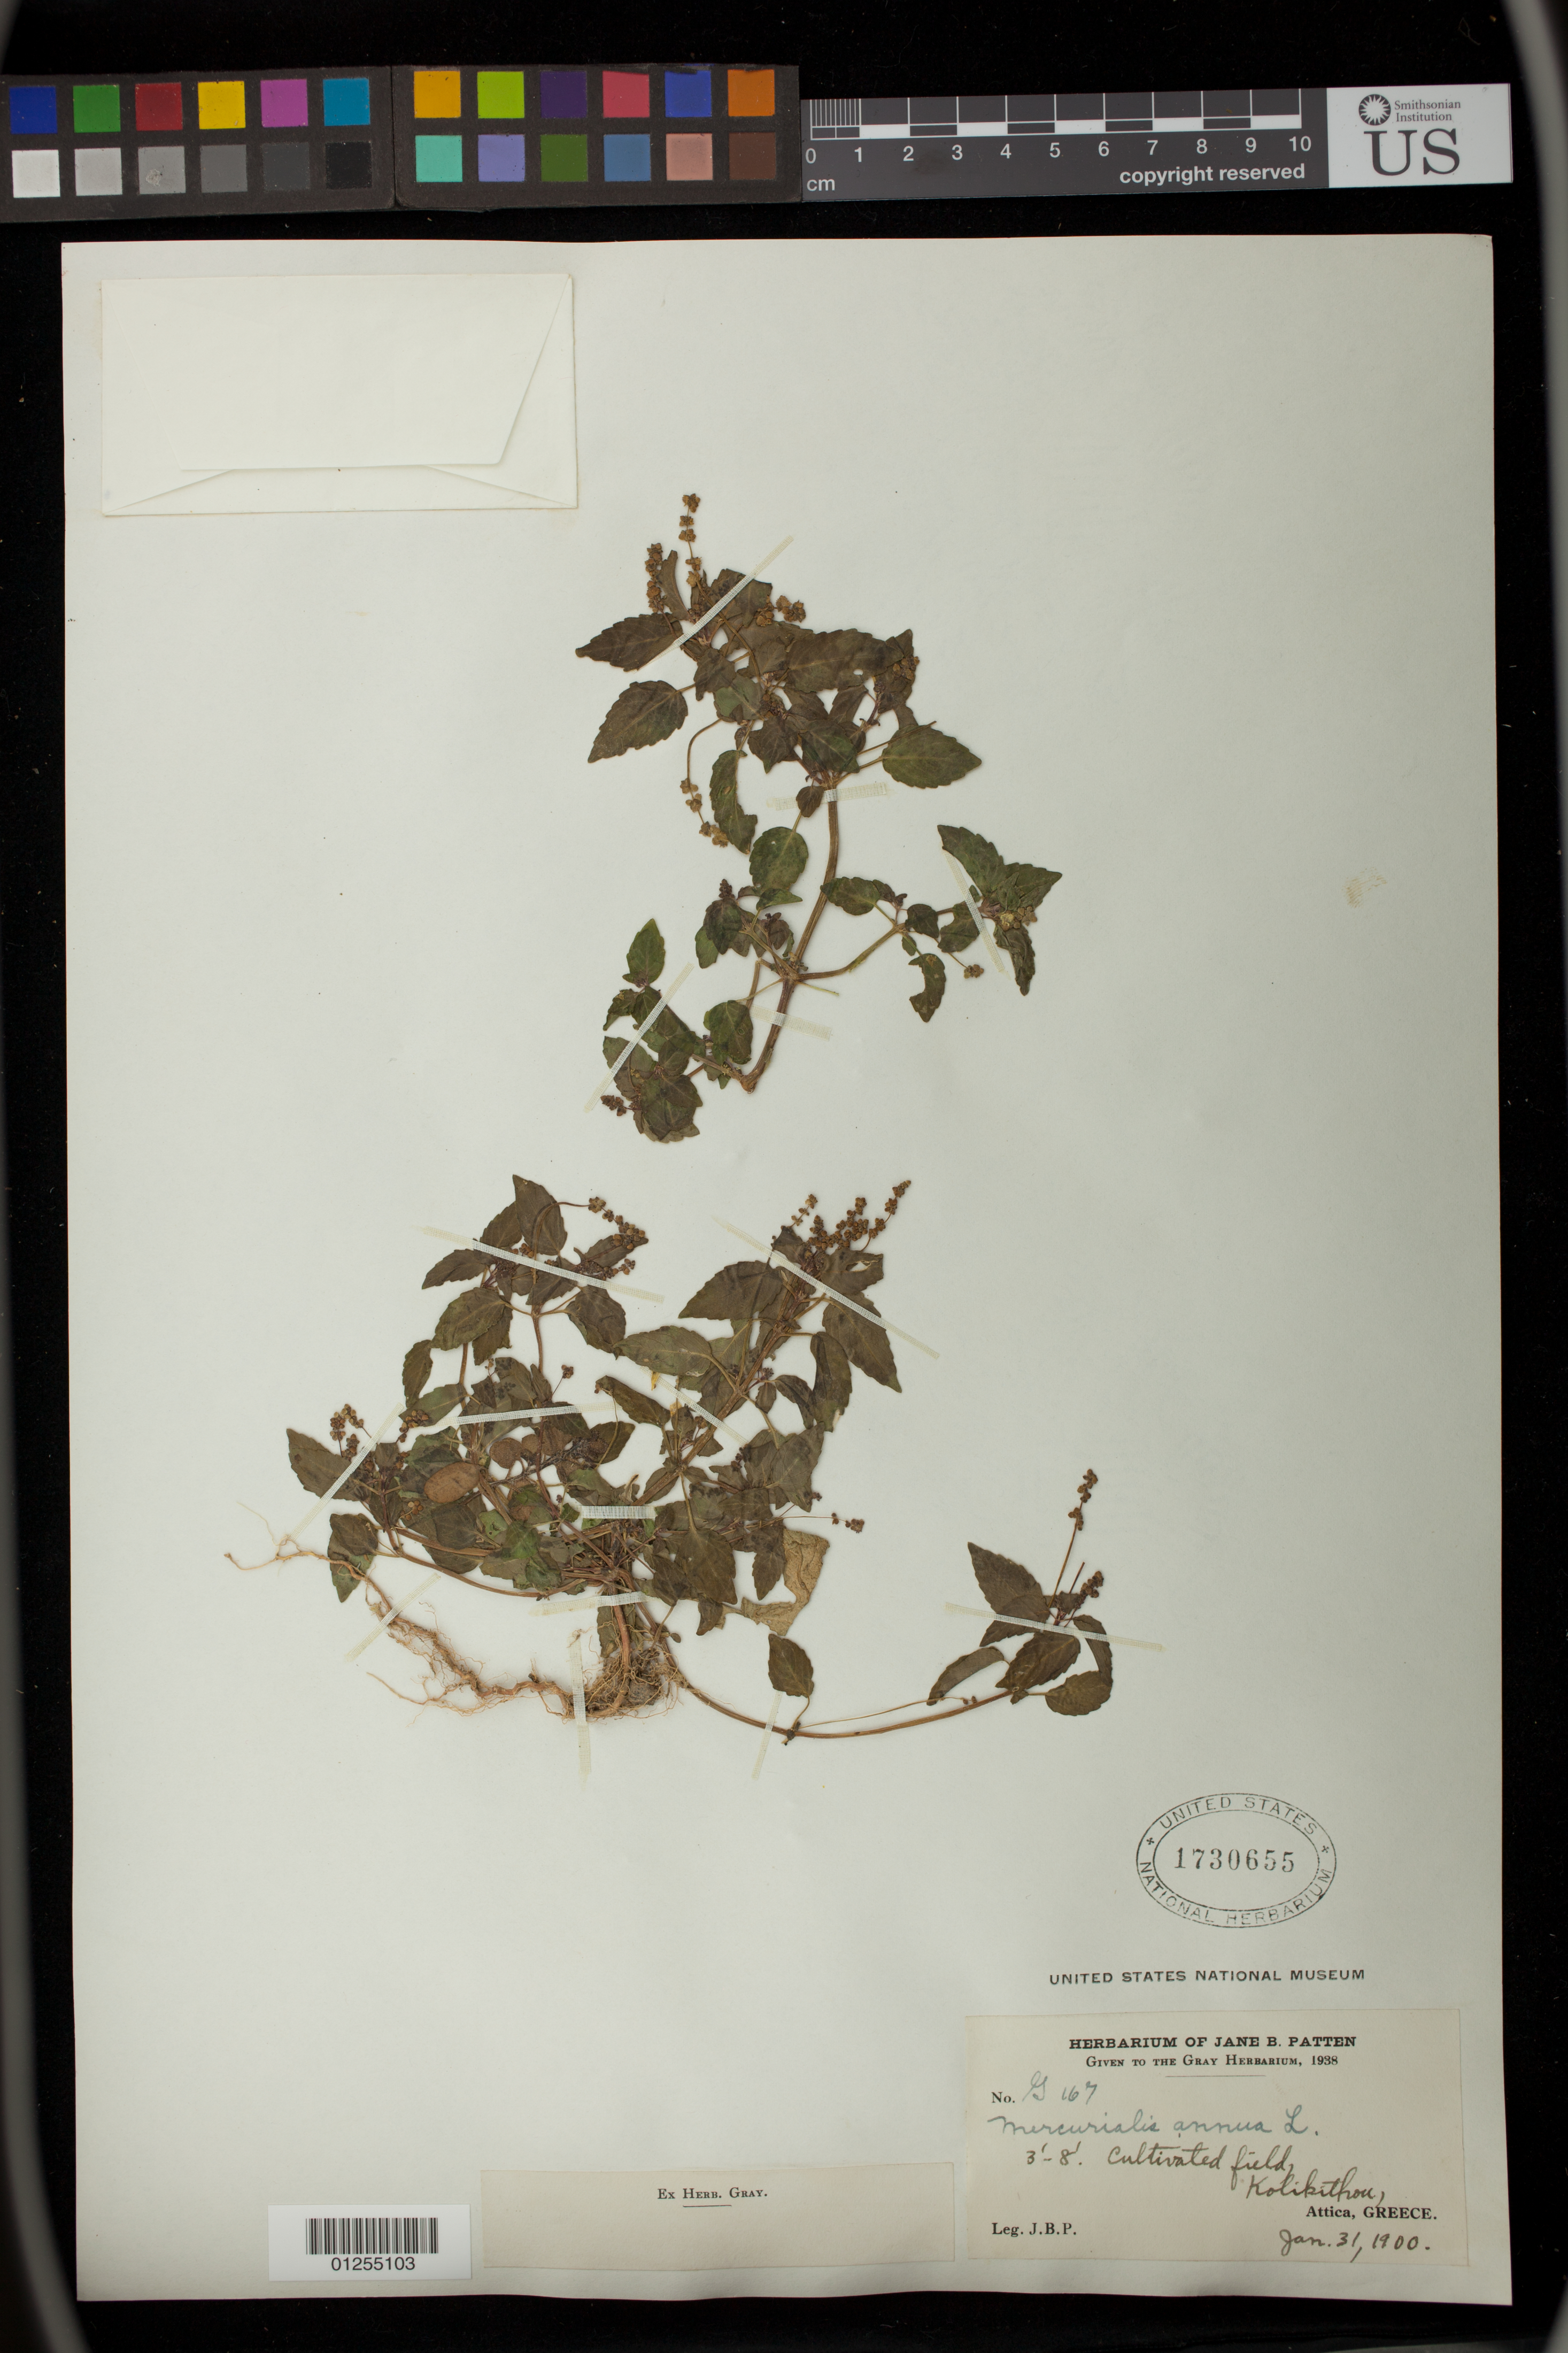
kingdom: Plantae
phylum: Tracheophyta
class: Magnoliopsida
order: Malpighiales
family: Euphorbiaceae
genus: Mercurialis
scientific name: Mercurialis annua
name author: L.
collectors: Patten, J.B.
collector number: G167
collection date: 1900-01-31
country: Greece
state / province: Attica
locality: Cultivated Field, Kolikithou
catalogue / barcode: US 1730655